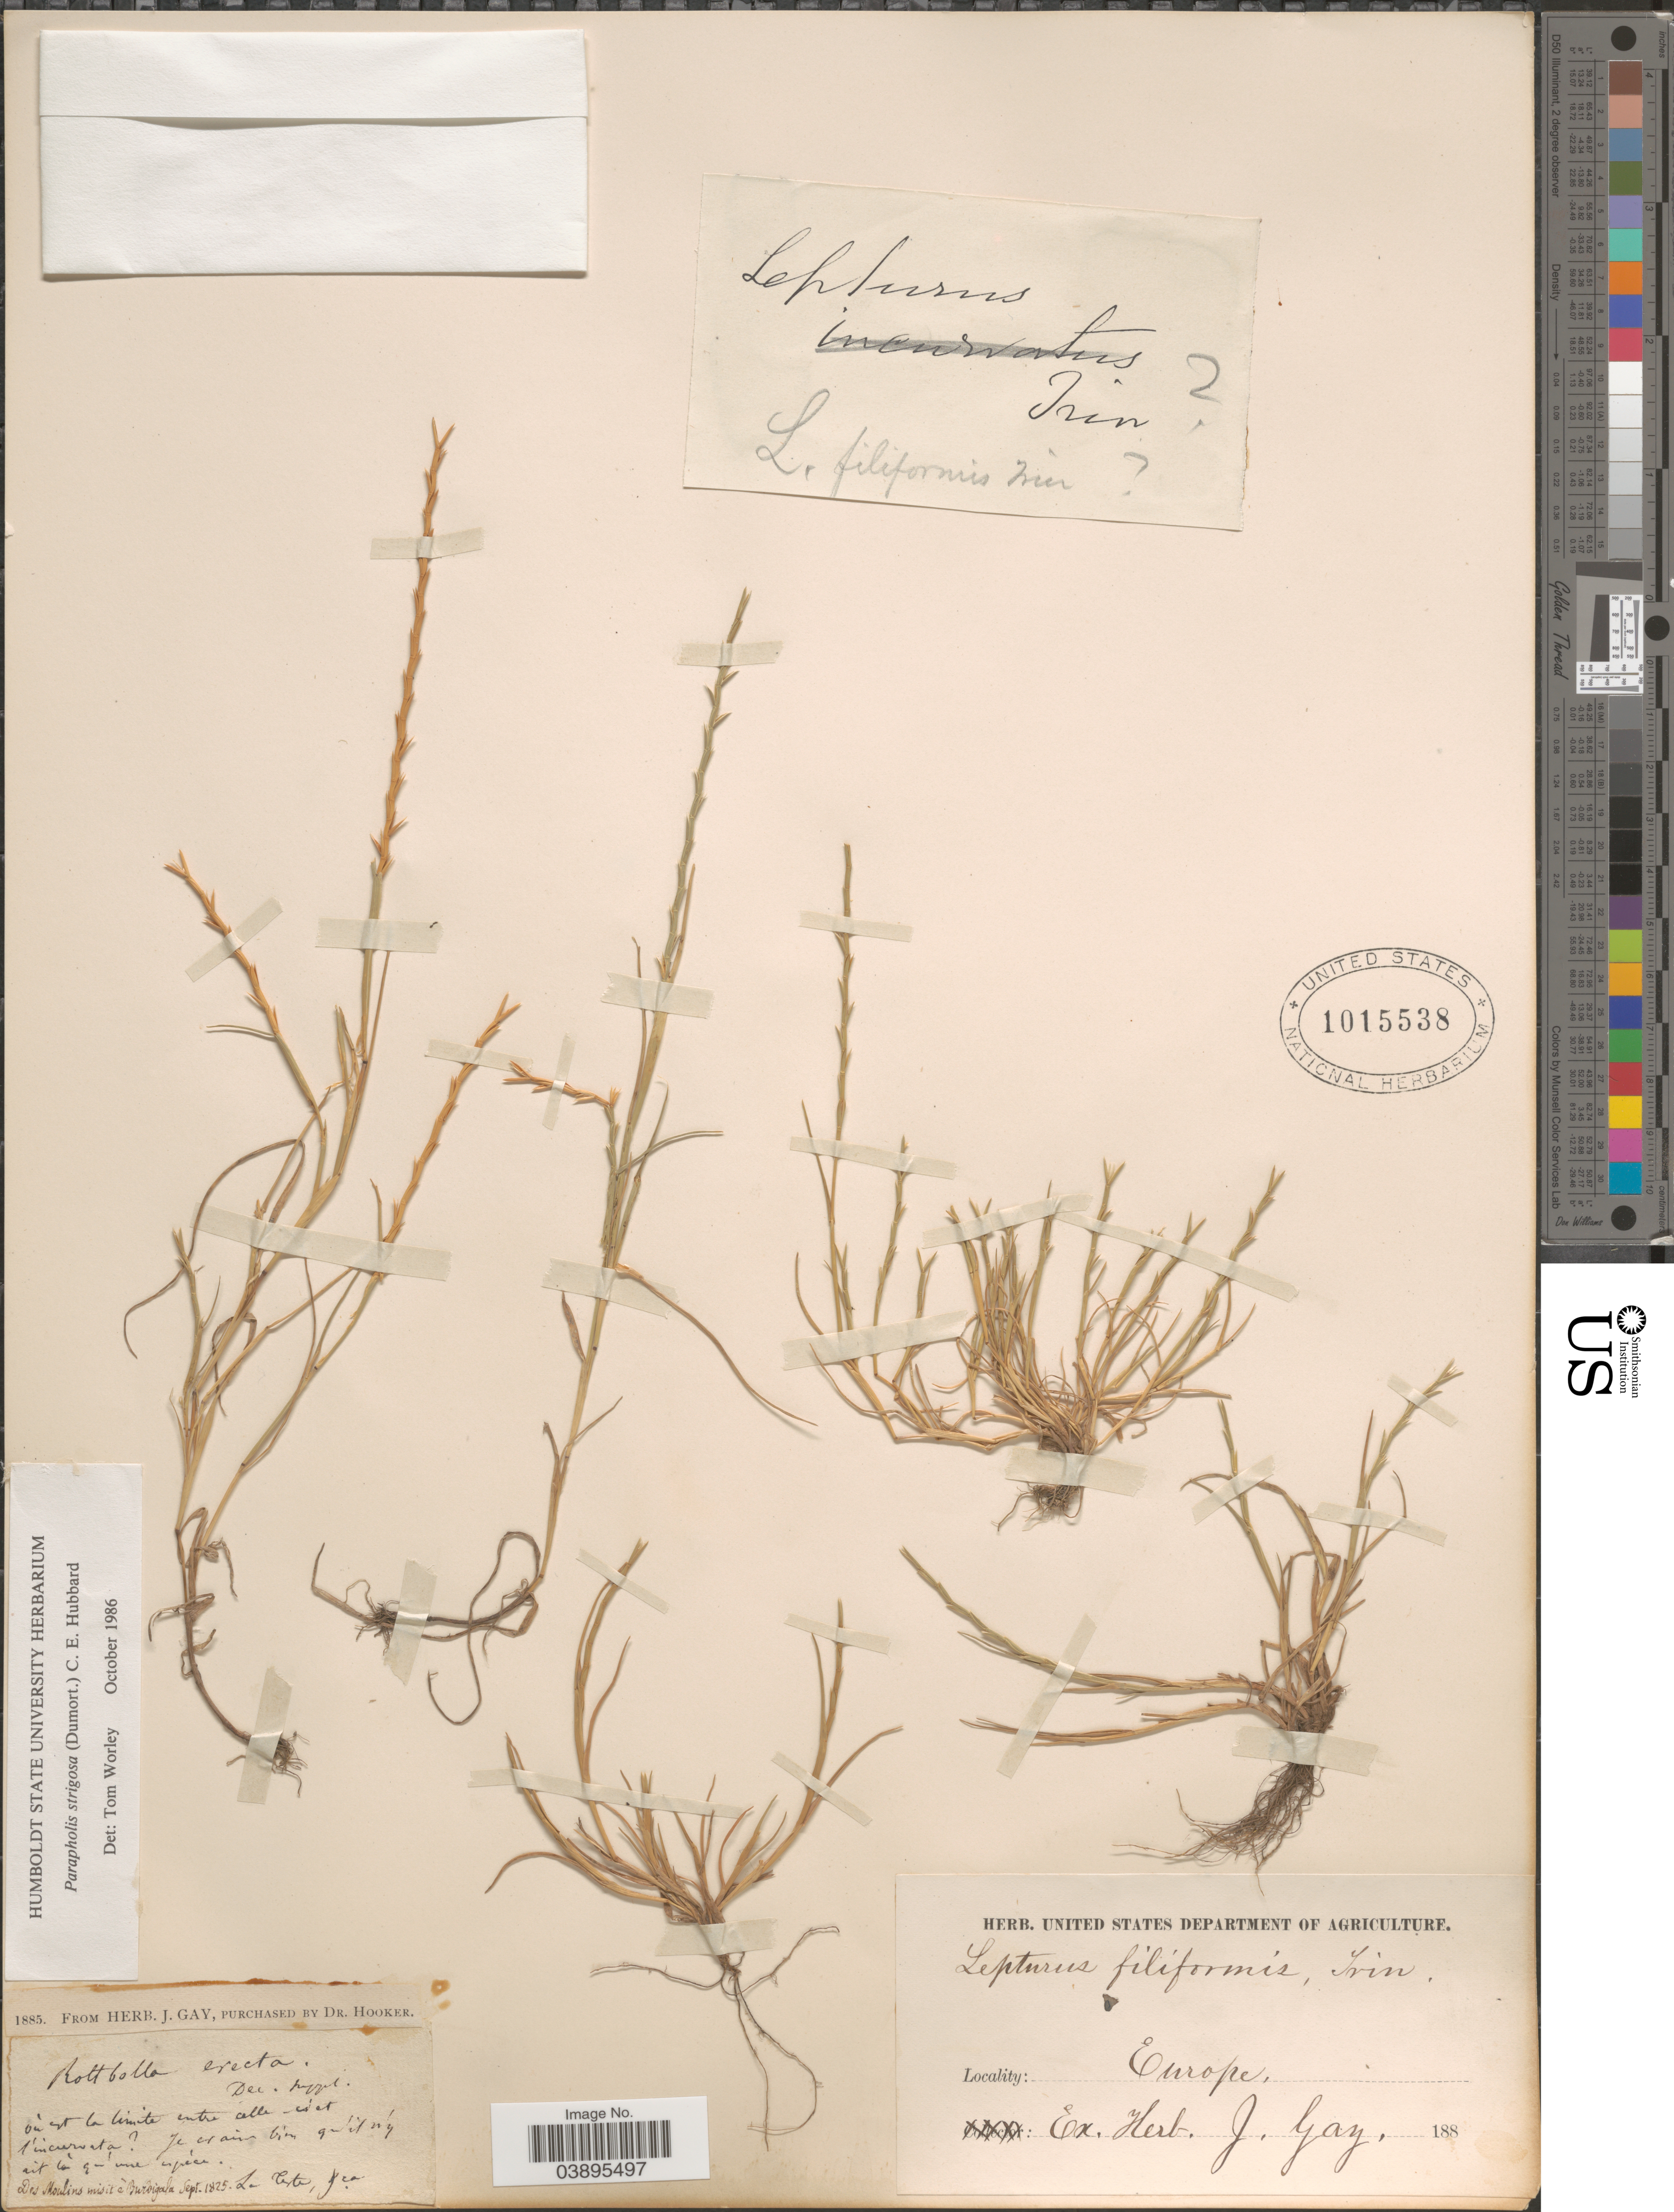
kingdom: Plantae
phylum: Tracheophyta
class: Liliopsida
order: Poales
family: Poaceae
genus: Parapholis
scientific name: Parapholis strigosa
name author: (Dumort.) C.E. Hubb.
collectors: ex herb. J. Gay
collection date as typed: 188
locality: Europe.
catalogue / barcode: US 1015538